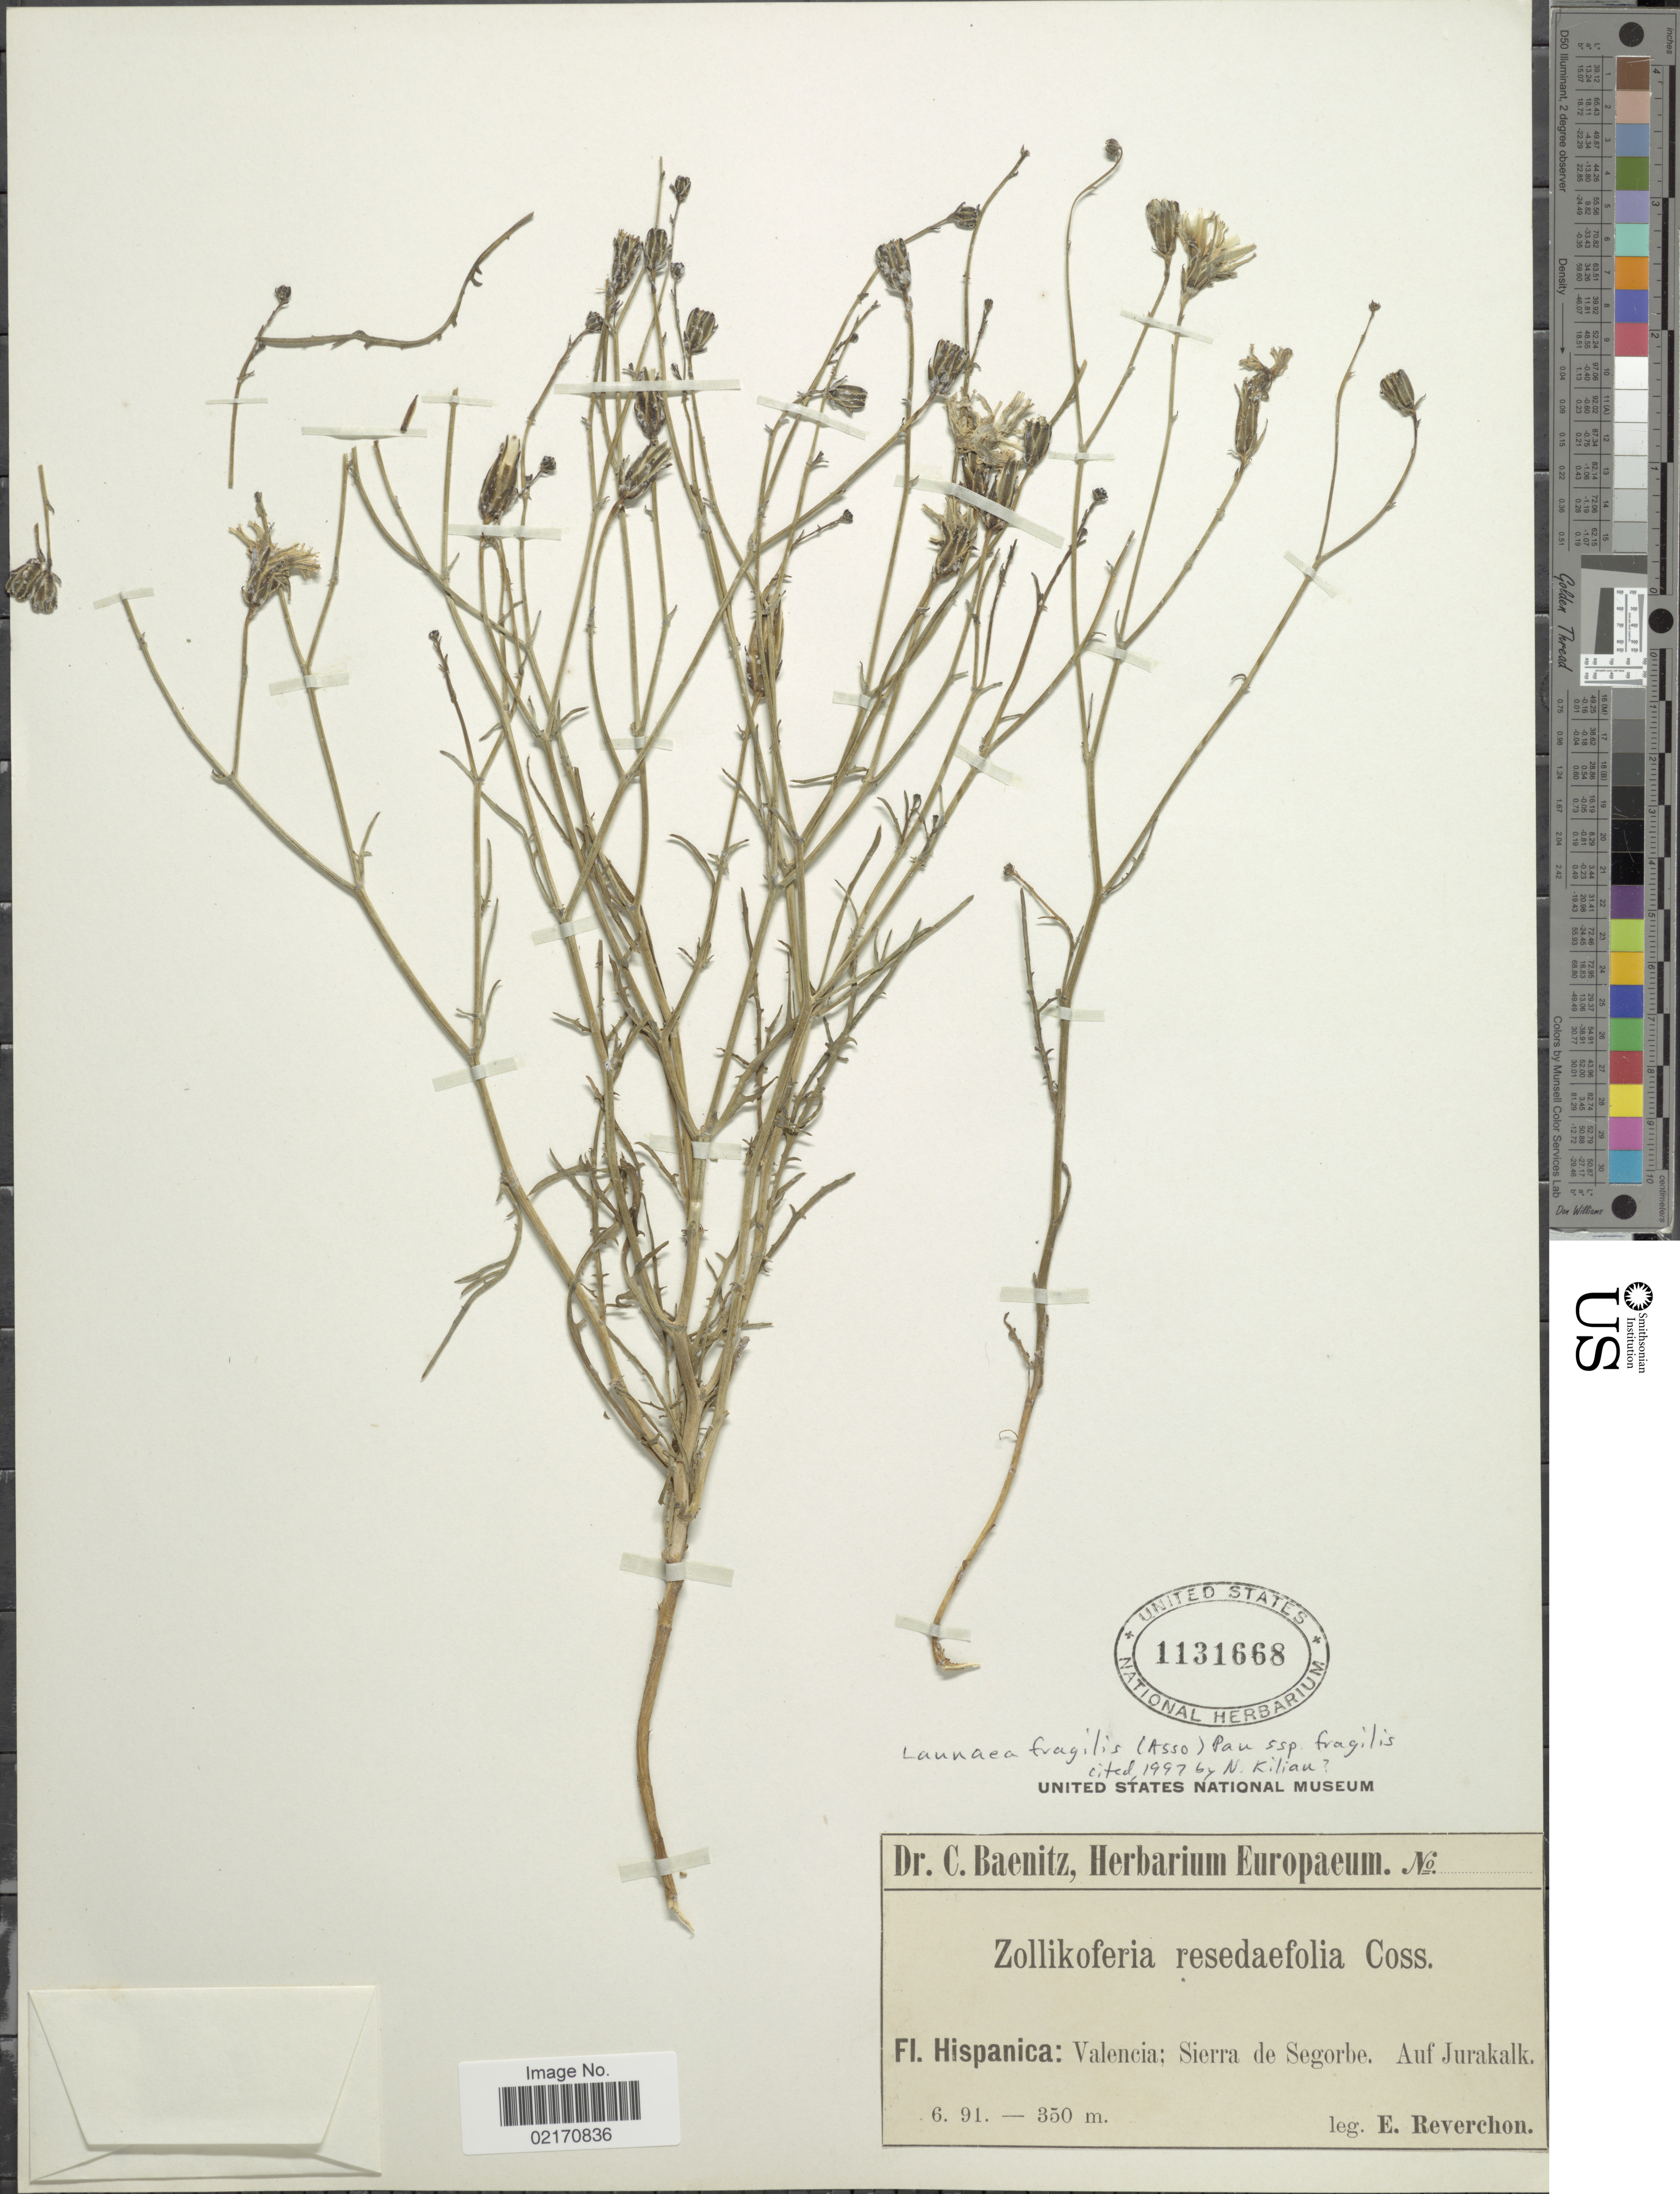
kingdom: Plantae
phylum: Tracheophyta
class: Magnoliopsida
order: Asterales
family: Asteraceae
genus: Launaea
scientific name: Launaea fragilis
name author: (Asso) Pau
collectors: E. Reverchon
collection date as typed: Transcribed d/m/y: /6/91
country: Spain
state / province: Valenciana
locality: Hispanica, Valencia, Sierra de Segorbe, auf Jurakalk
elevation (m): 350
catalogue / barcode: US 1131668